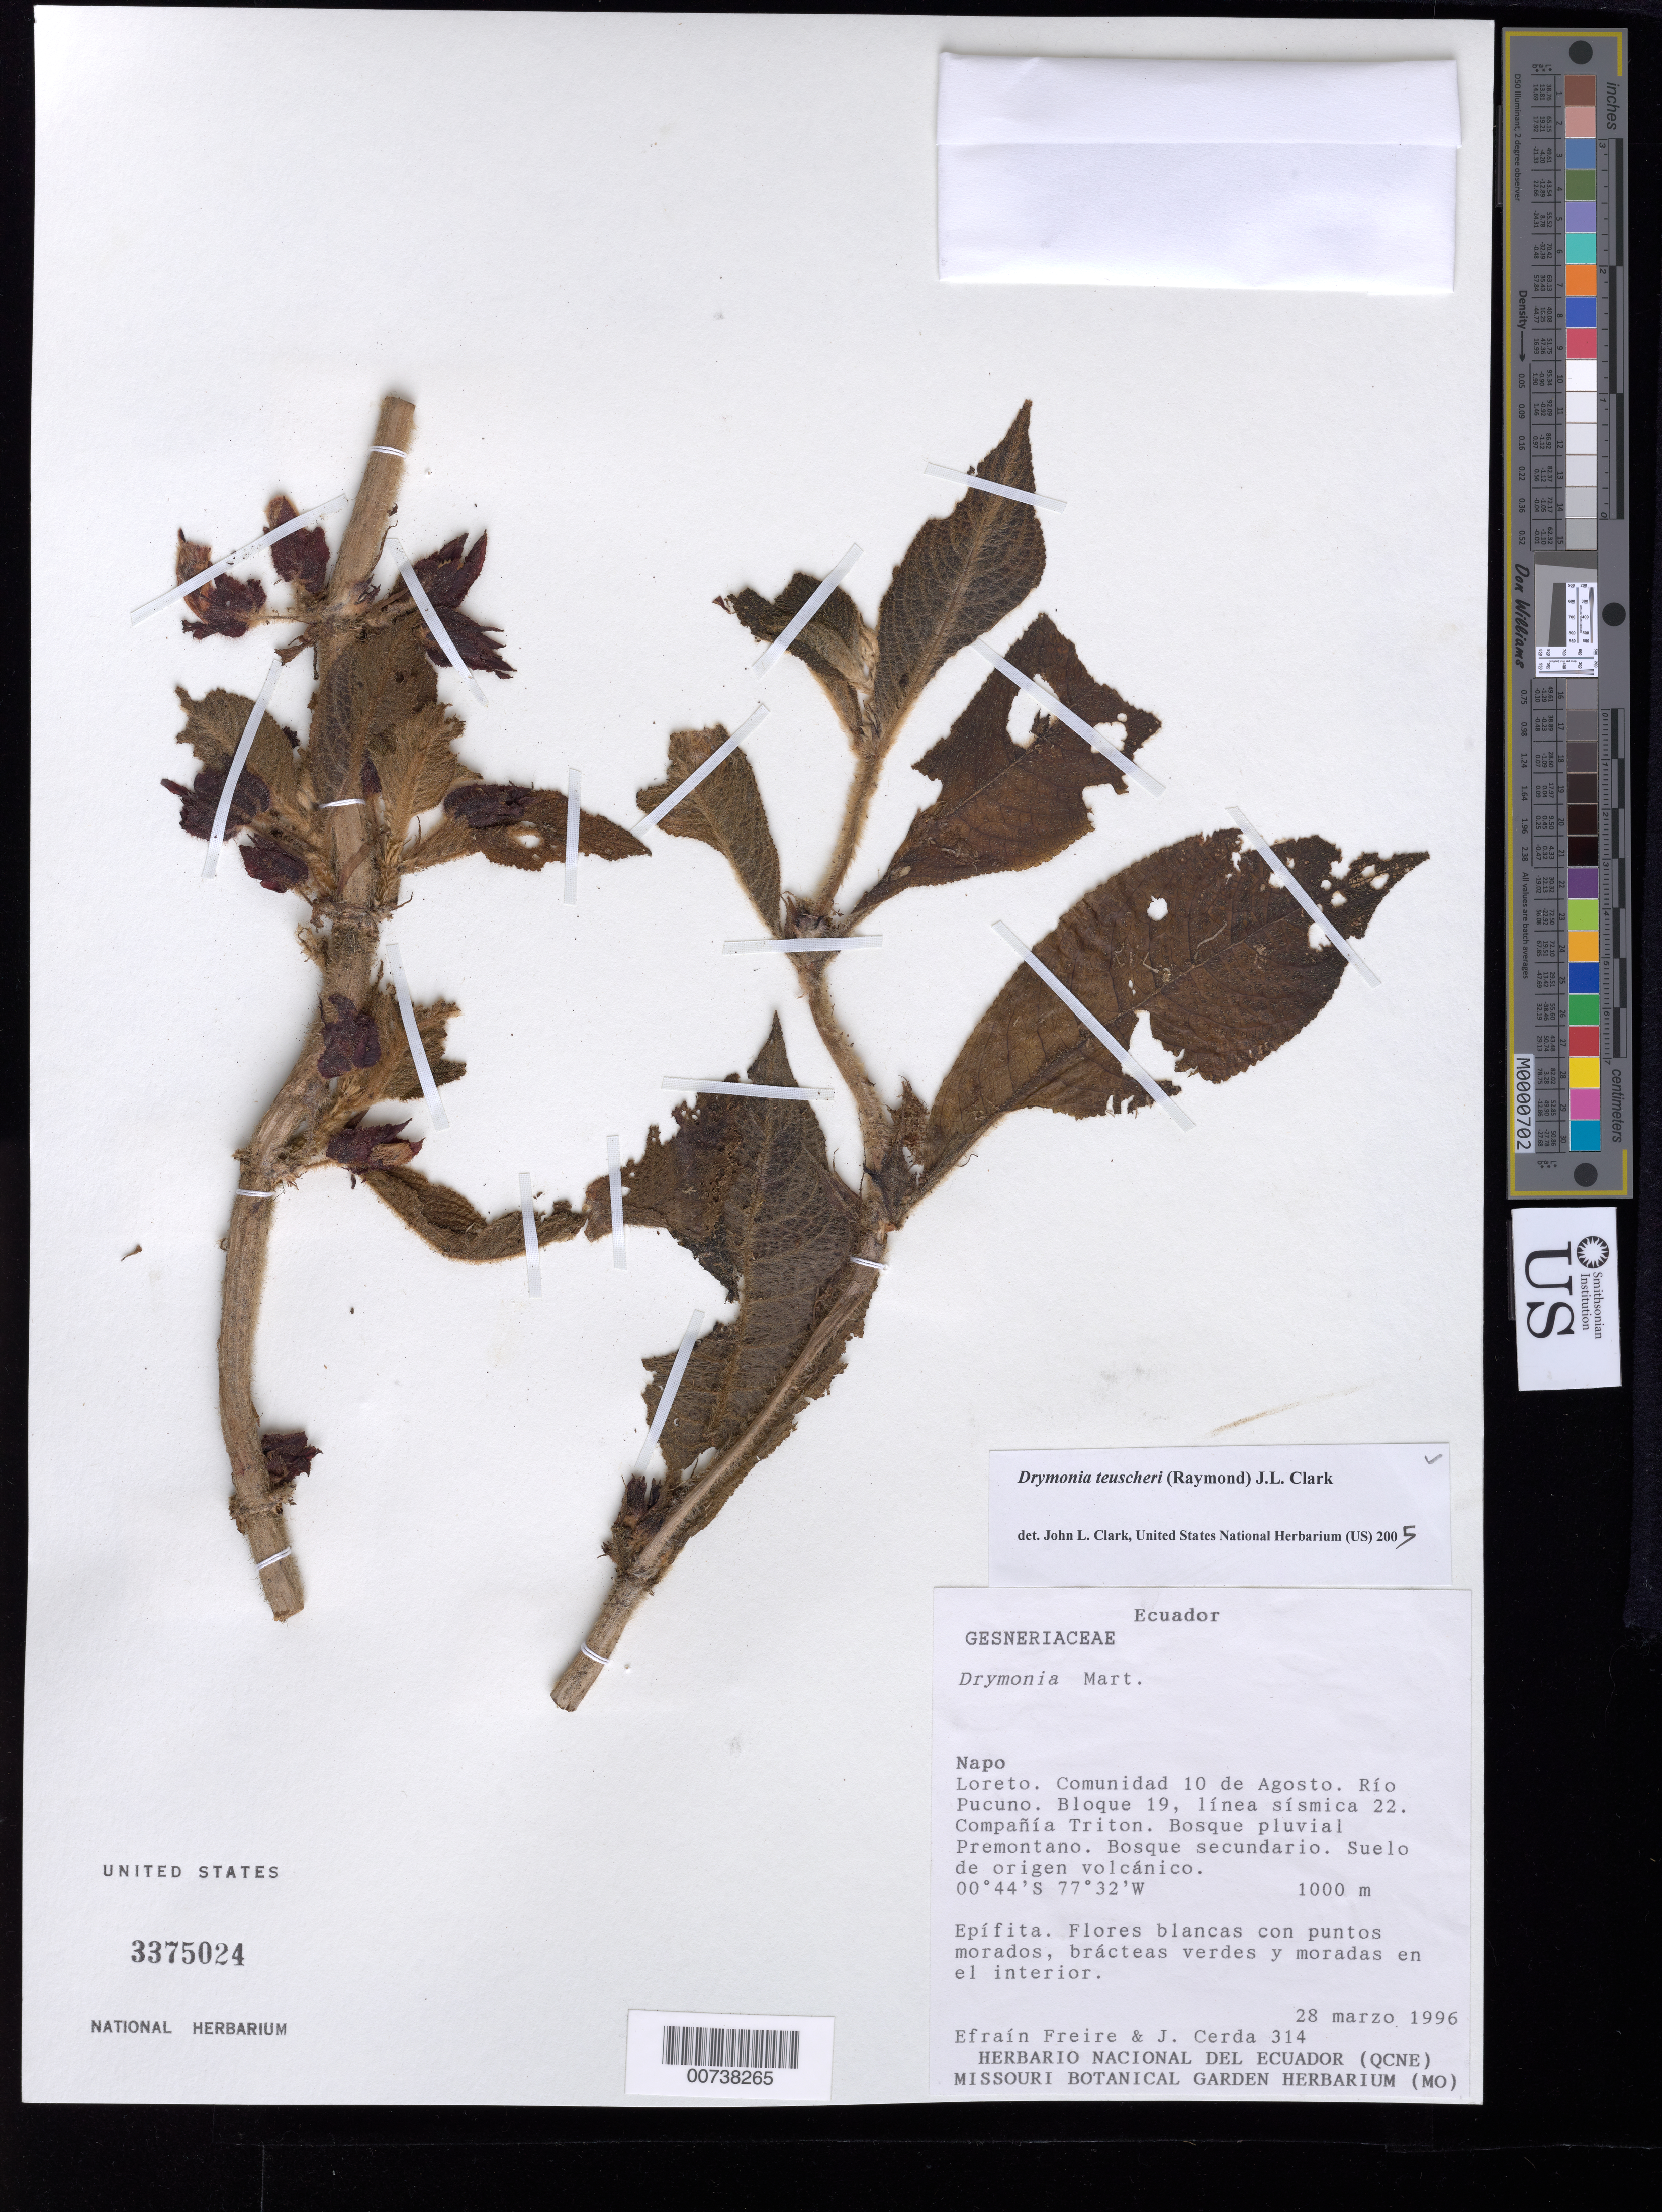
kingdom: Plantae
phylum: Tracheophyta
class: Magnoliopsida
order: Lamiales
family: Gesneriaceae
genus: Drymonia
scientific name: Drymonia teuscheri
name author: (Raymond) J.L. Clark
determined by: Clark, J. L., (SEL), The Marie Selby Botanical Garden (UNITED STATES)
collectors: E. Freire & J. Cerda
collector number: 314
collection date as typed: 28 Mar 1996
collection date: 1996-03-28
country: Ecuador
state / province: Napo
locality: Loreto. Comunidad 10 de Agosto, Río Pucuno, Bloque 19, líea sísmica 22, Compañía Triton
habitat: Bosque pluvial premontao; bosque secundario; suelo de origen volcánico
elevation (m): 1000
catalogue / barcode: US 3375024